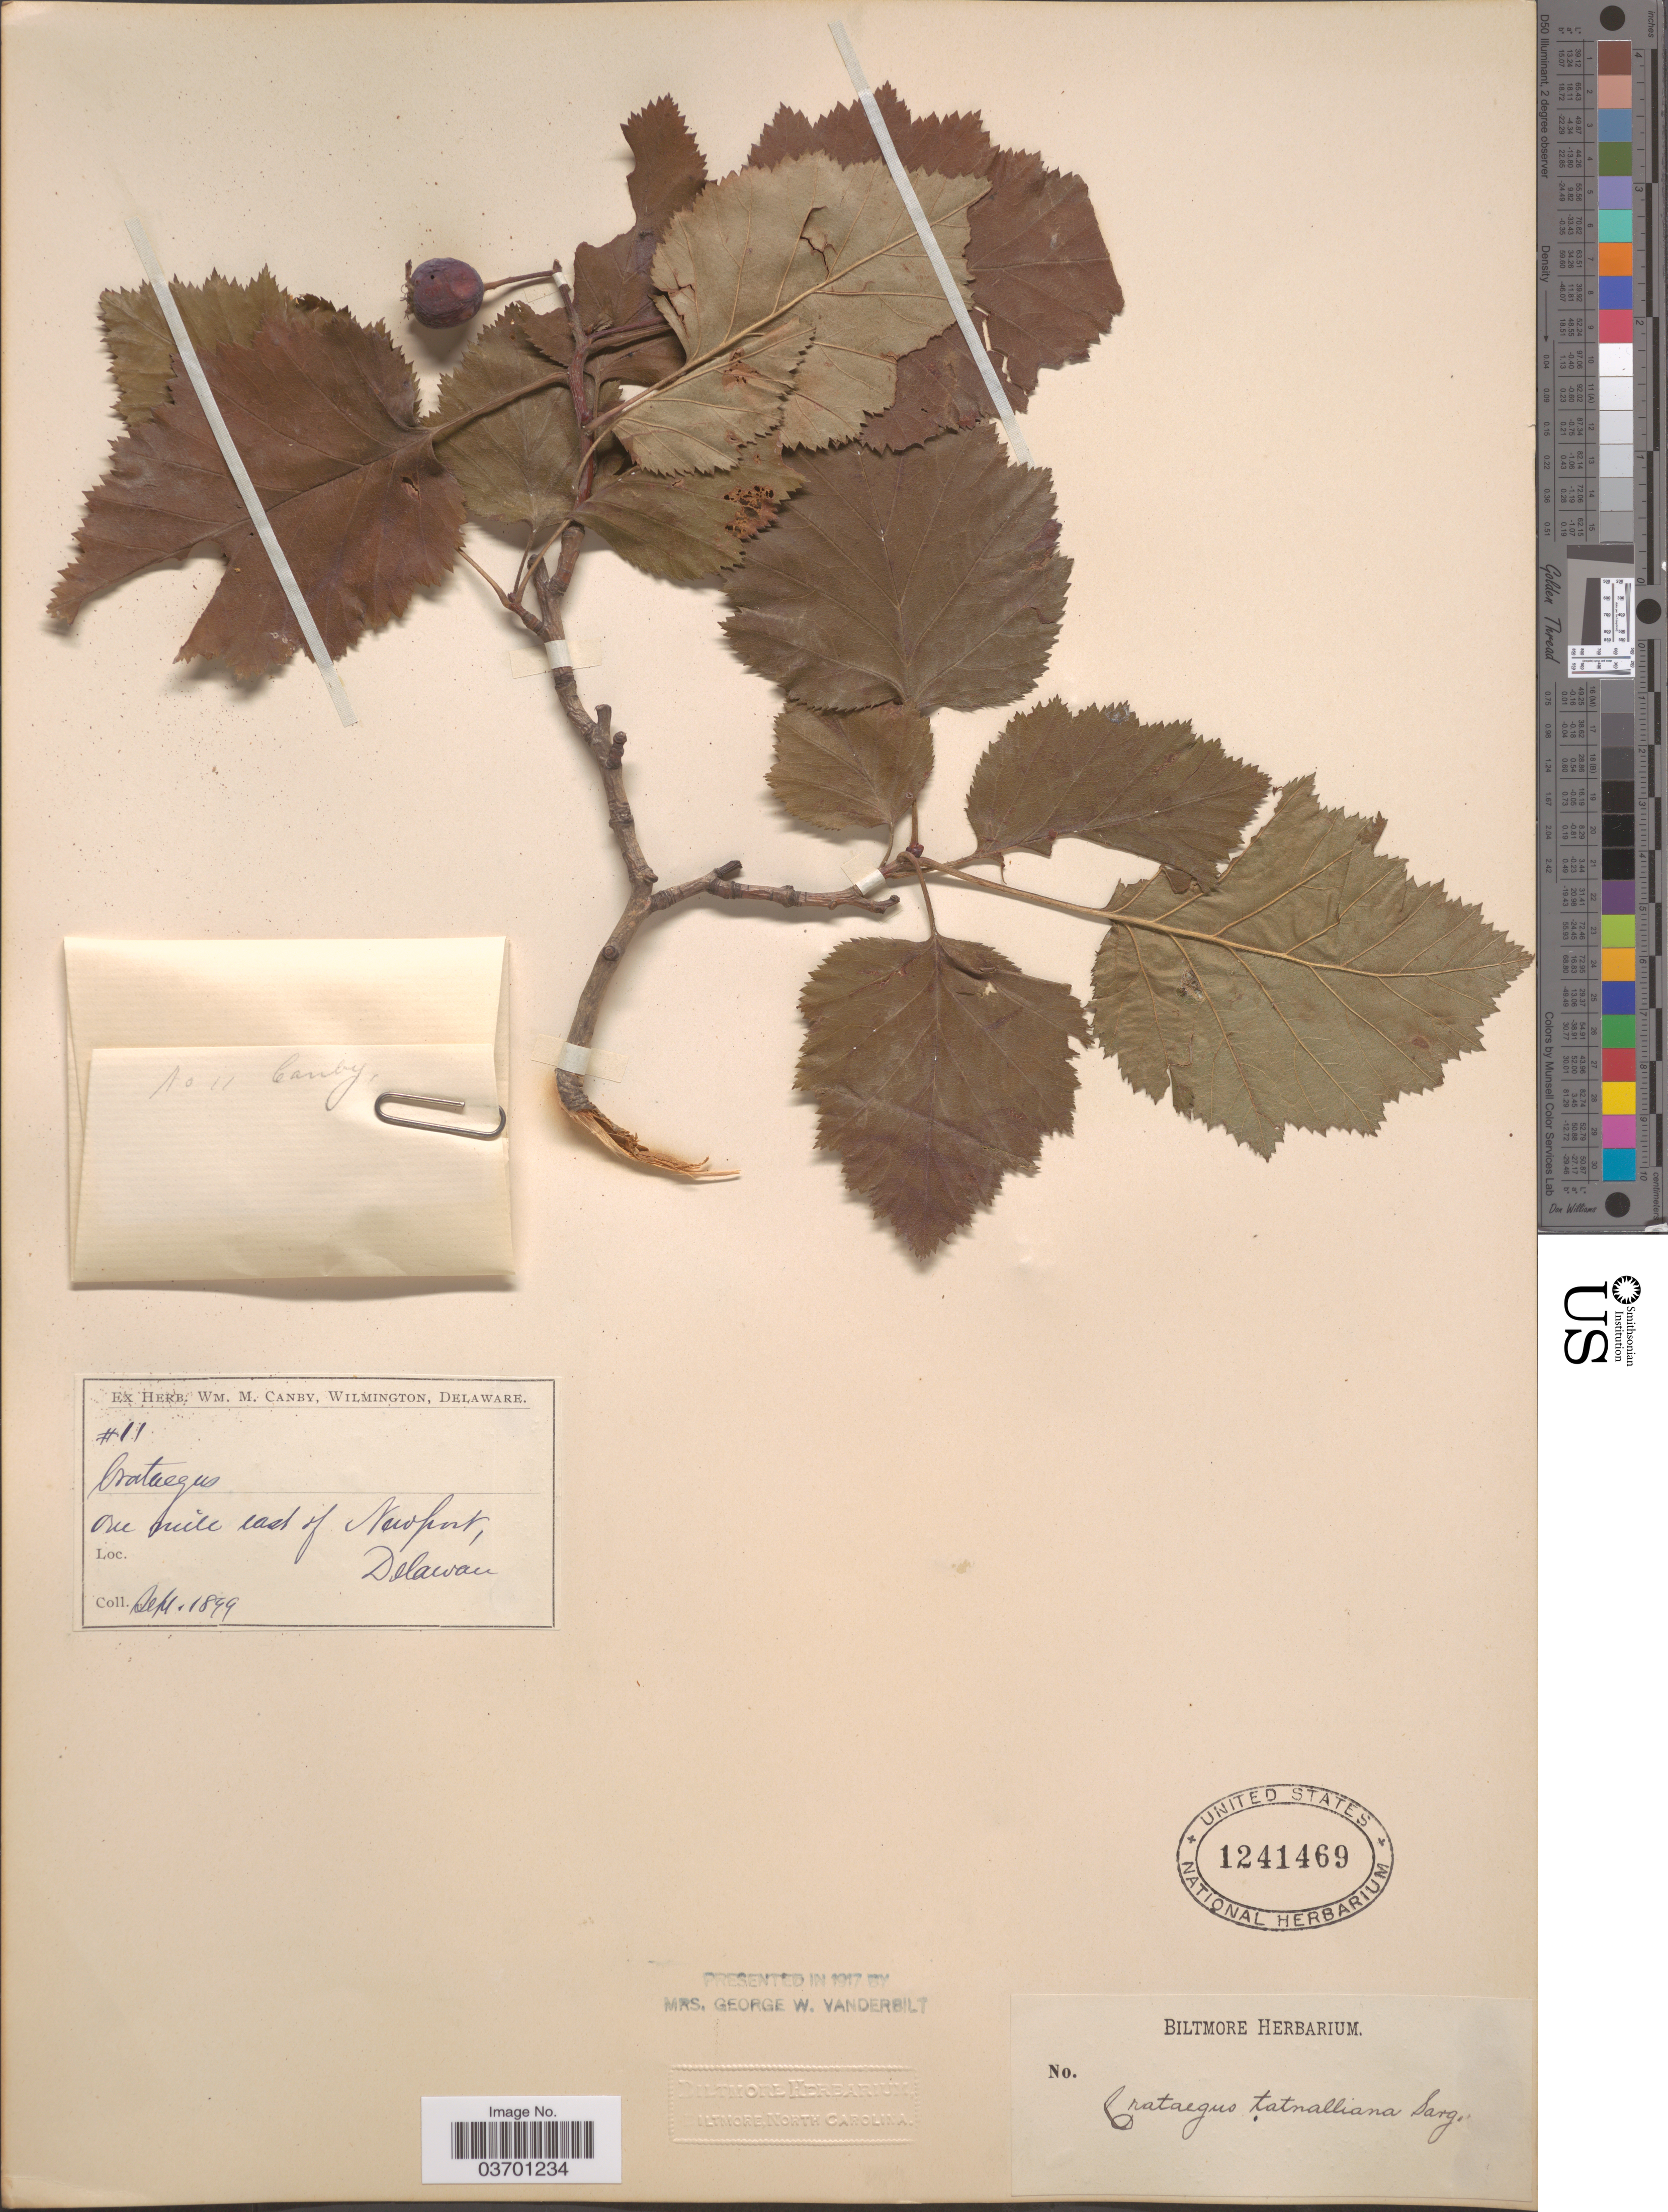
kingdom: Plantae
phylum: Tracheophyta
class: Magnoliopsida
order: Rosales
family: Rosaceae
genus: Crataegus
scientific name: Crataegus pennsylvanica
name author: Ashe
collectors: ex herb. Biltmore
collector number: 11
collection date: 1899-09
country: United States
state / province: Delaware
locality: One mile east of Newport.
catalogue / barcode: US 1241469